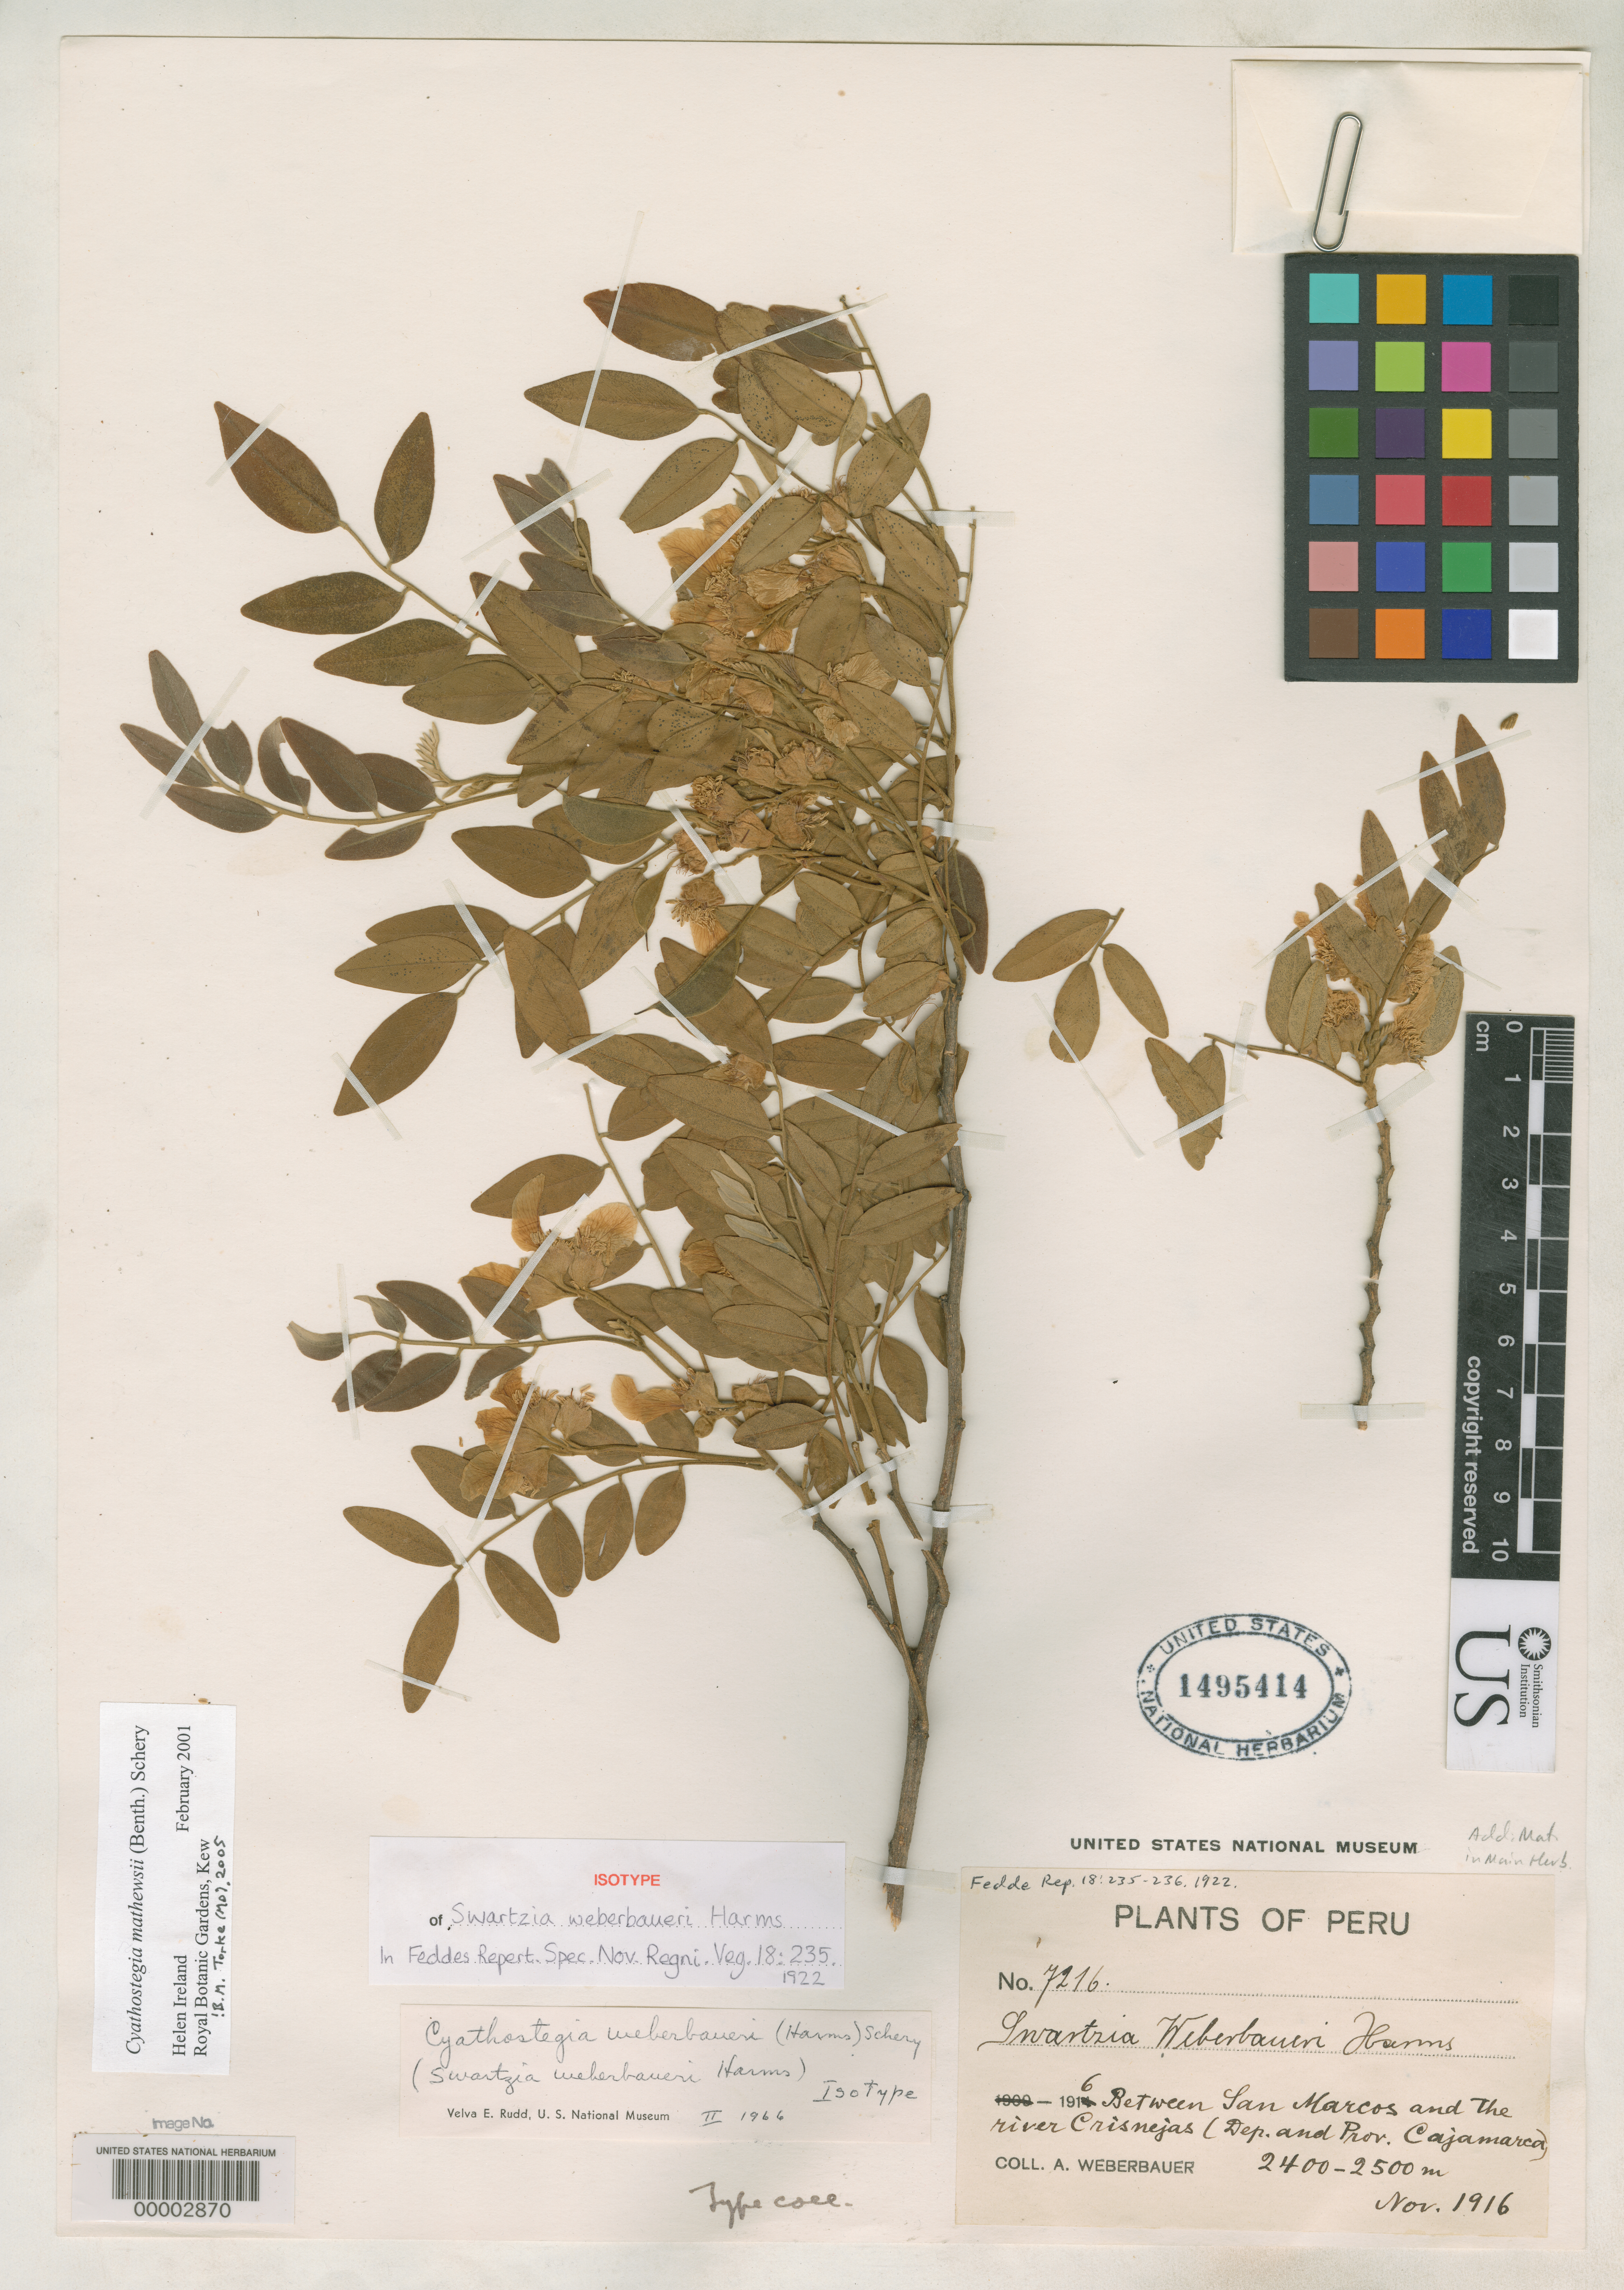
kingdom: Plantae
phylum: Tracheophyta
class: Magnoliopsida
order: Fabales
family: Fabaceae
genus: Swartzia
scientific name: Swartzia weberbaueri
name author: Harms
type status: Isotype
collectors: A. Weberbauer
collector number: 7216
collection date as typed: Nov 1916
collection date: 1916-11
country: Peru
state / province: Cajamarca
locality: between San Marcos and Río Crisnejas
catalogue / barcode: US 1495414